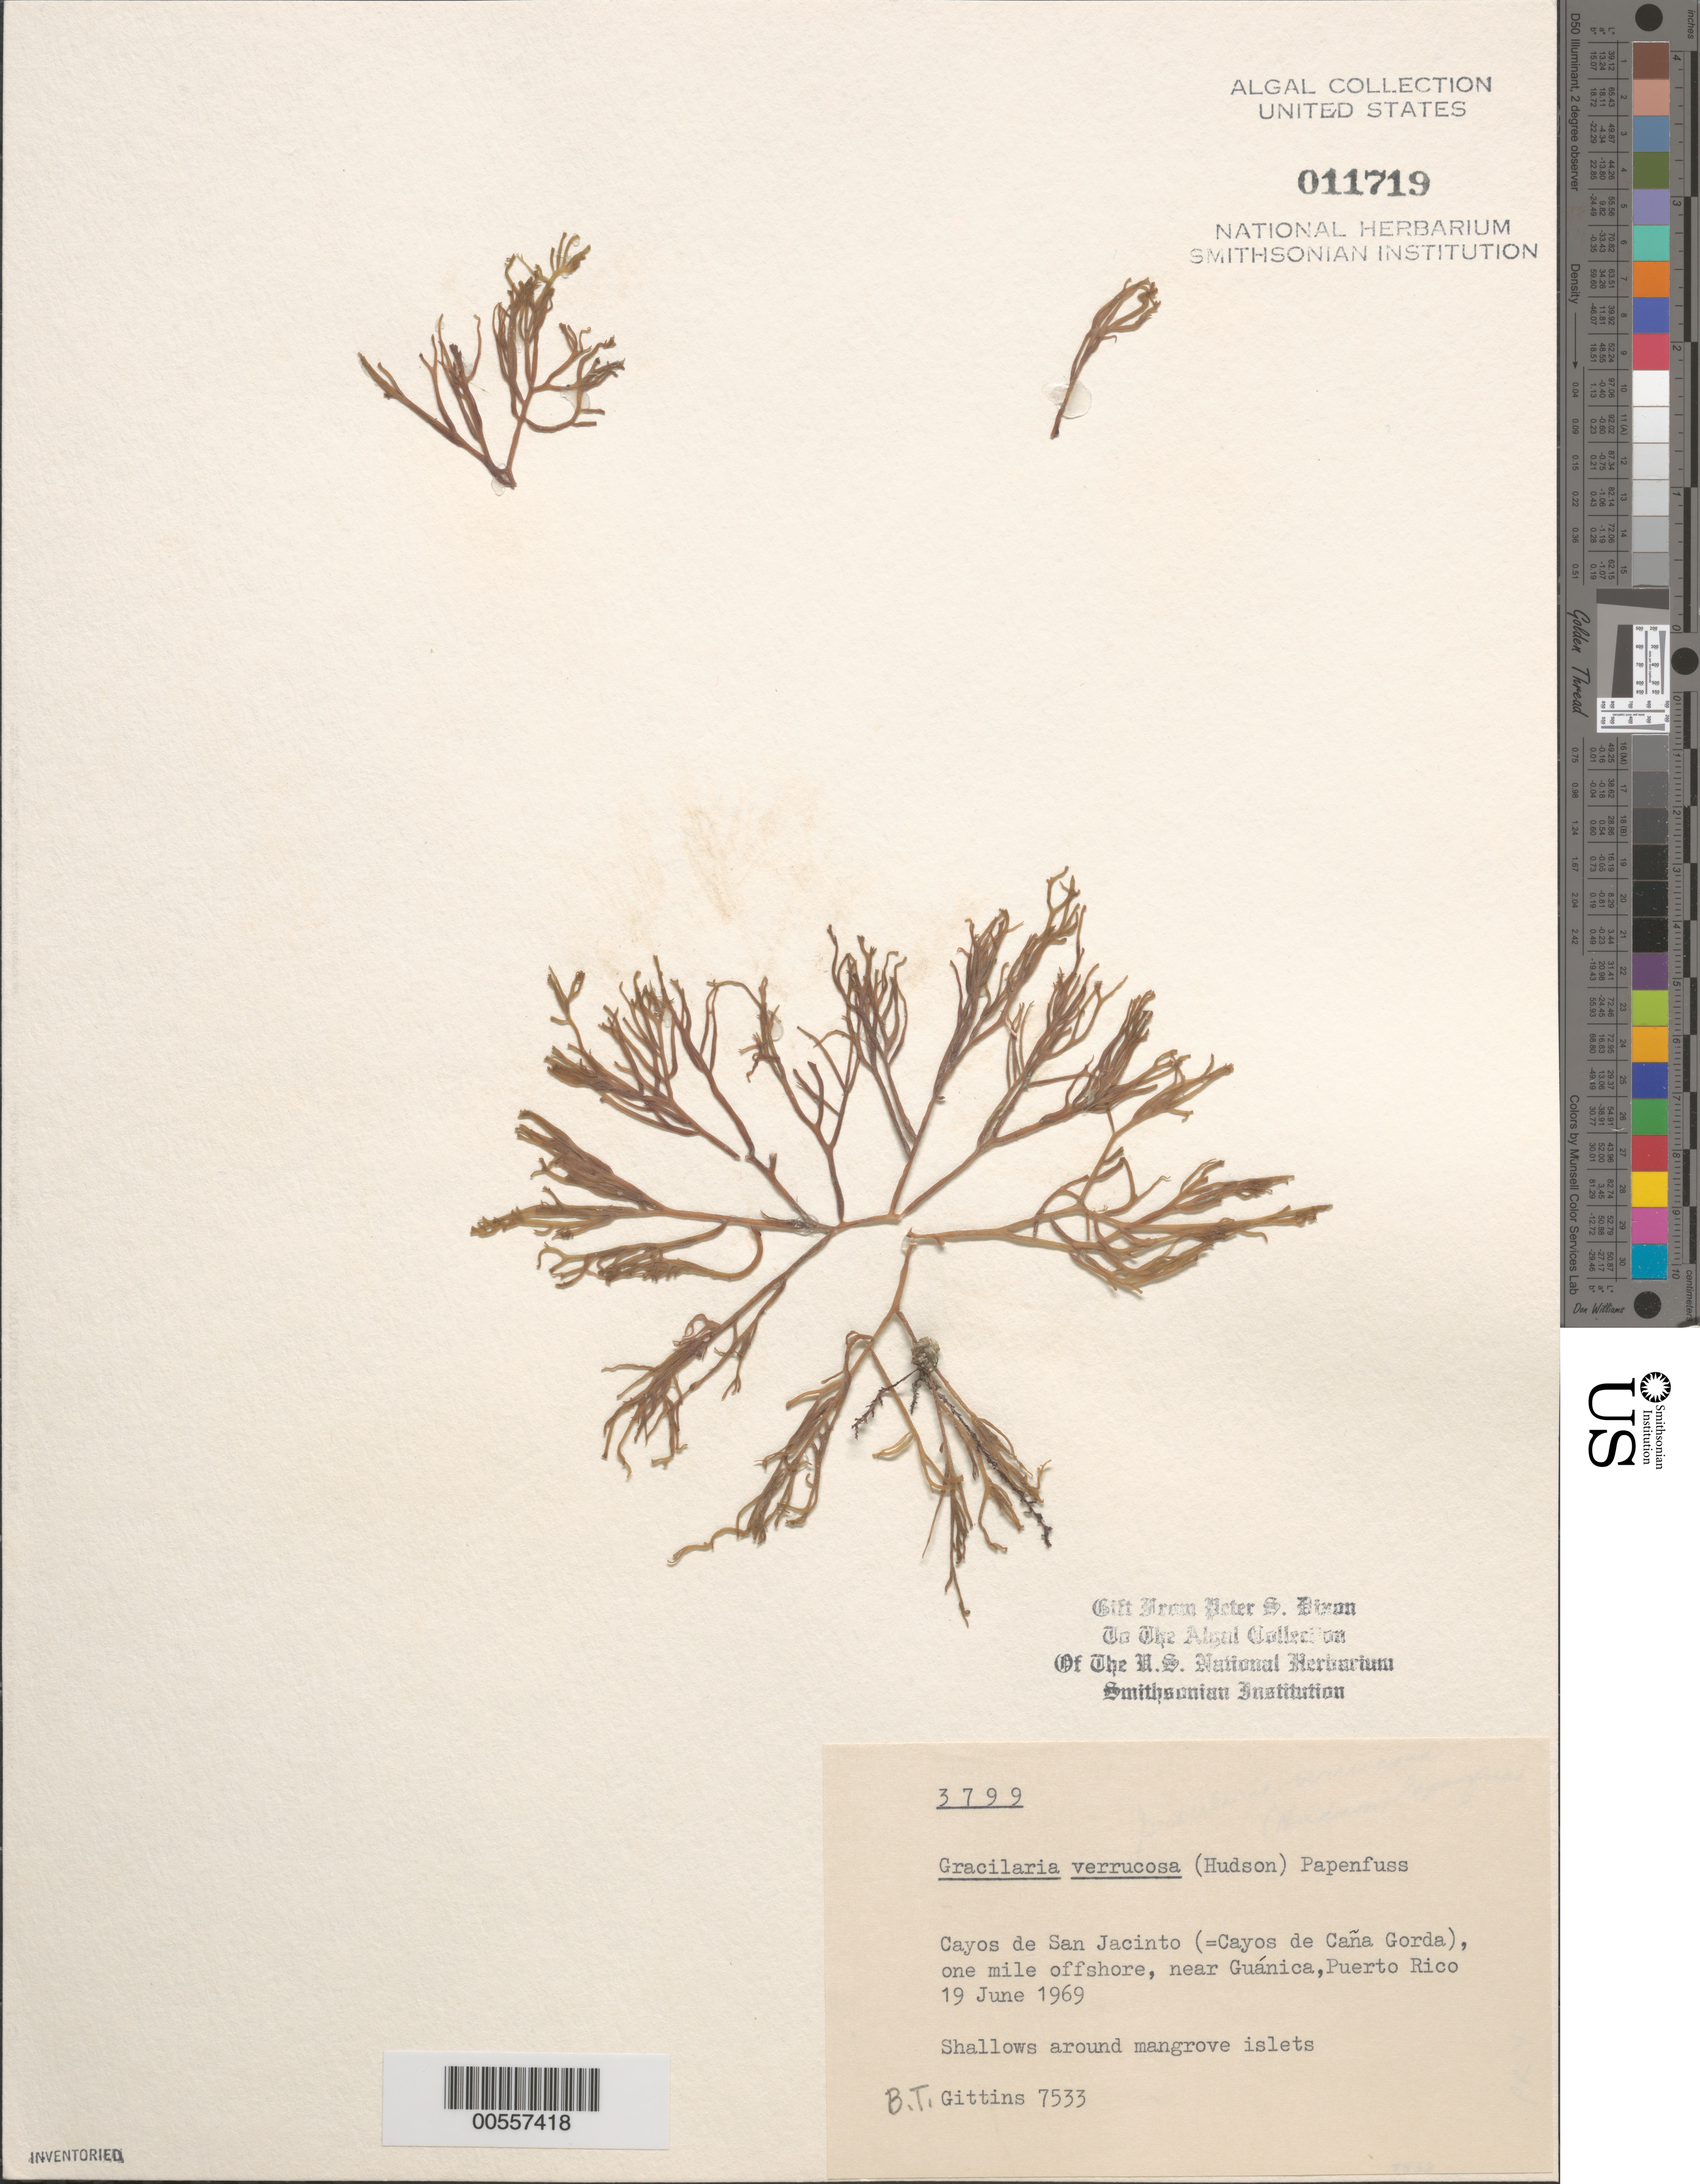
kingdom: Plantae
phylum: Rhodophyta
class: Florideophyceae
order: Gracilariales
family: Gracilariaceae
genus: Gracilariopsis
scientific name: Gracilariopsis longissima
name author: (S.G. Gmel.) Steentoft et al.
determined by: Algae name updating Project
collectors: B. Gittins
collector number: BTG 7533 & PSD 3799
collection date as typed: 19 Jun 1969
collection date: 1969-06-19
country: Puerto Rico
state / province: Guanica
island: Cayos de San Jacinto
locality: Near Guanica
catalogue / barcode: US 11719